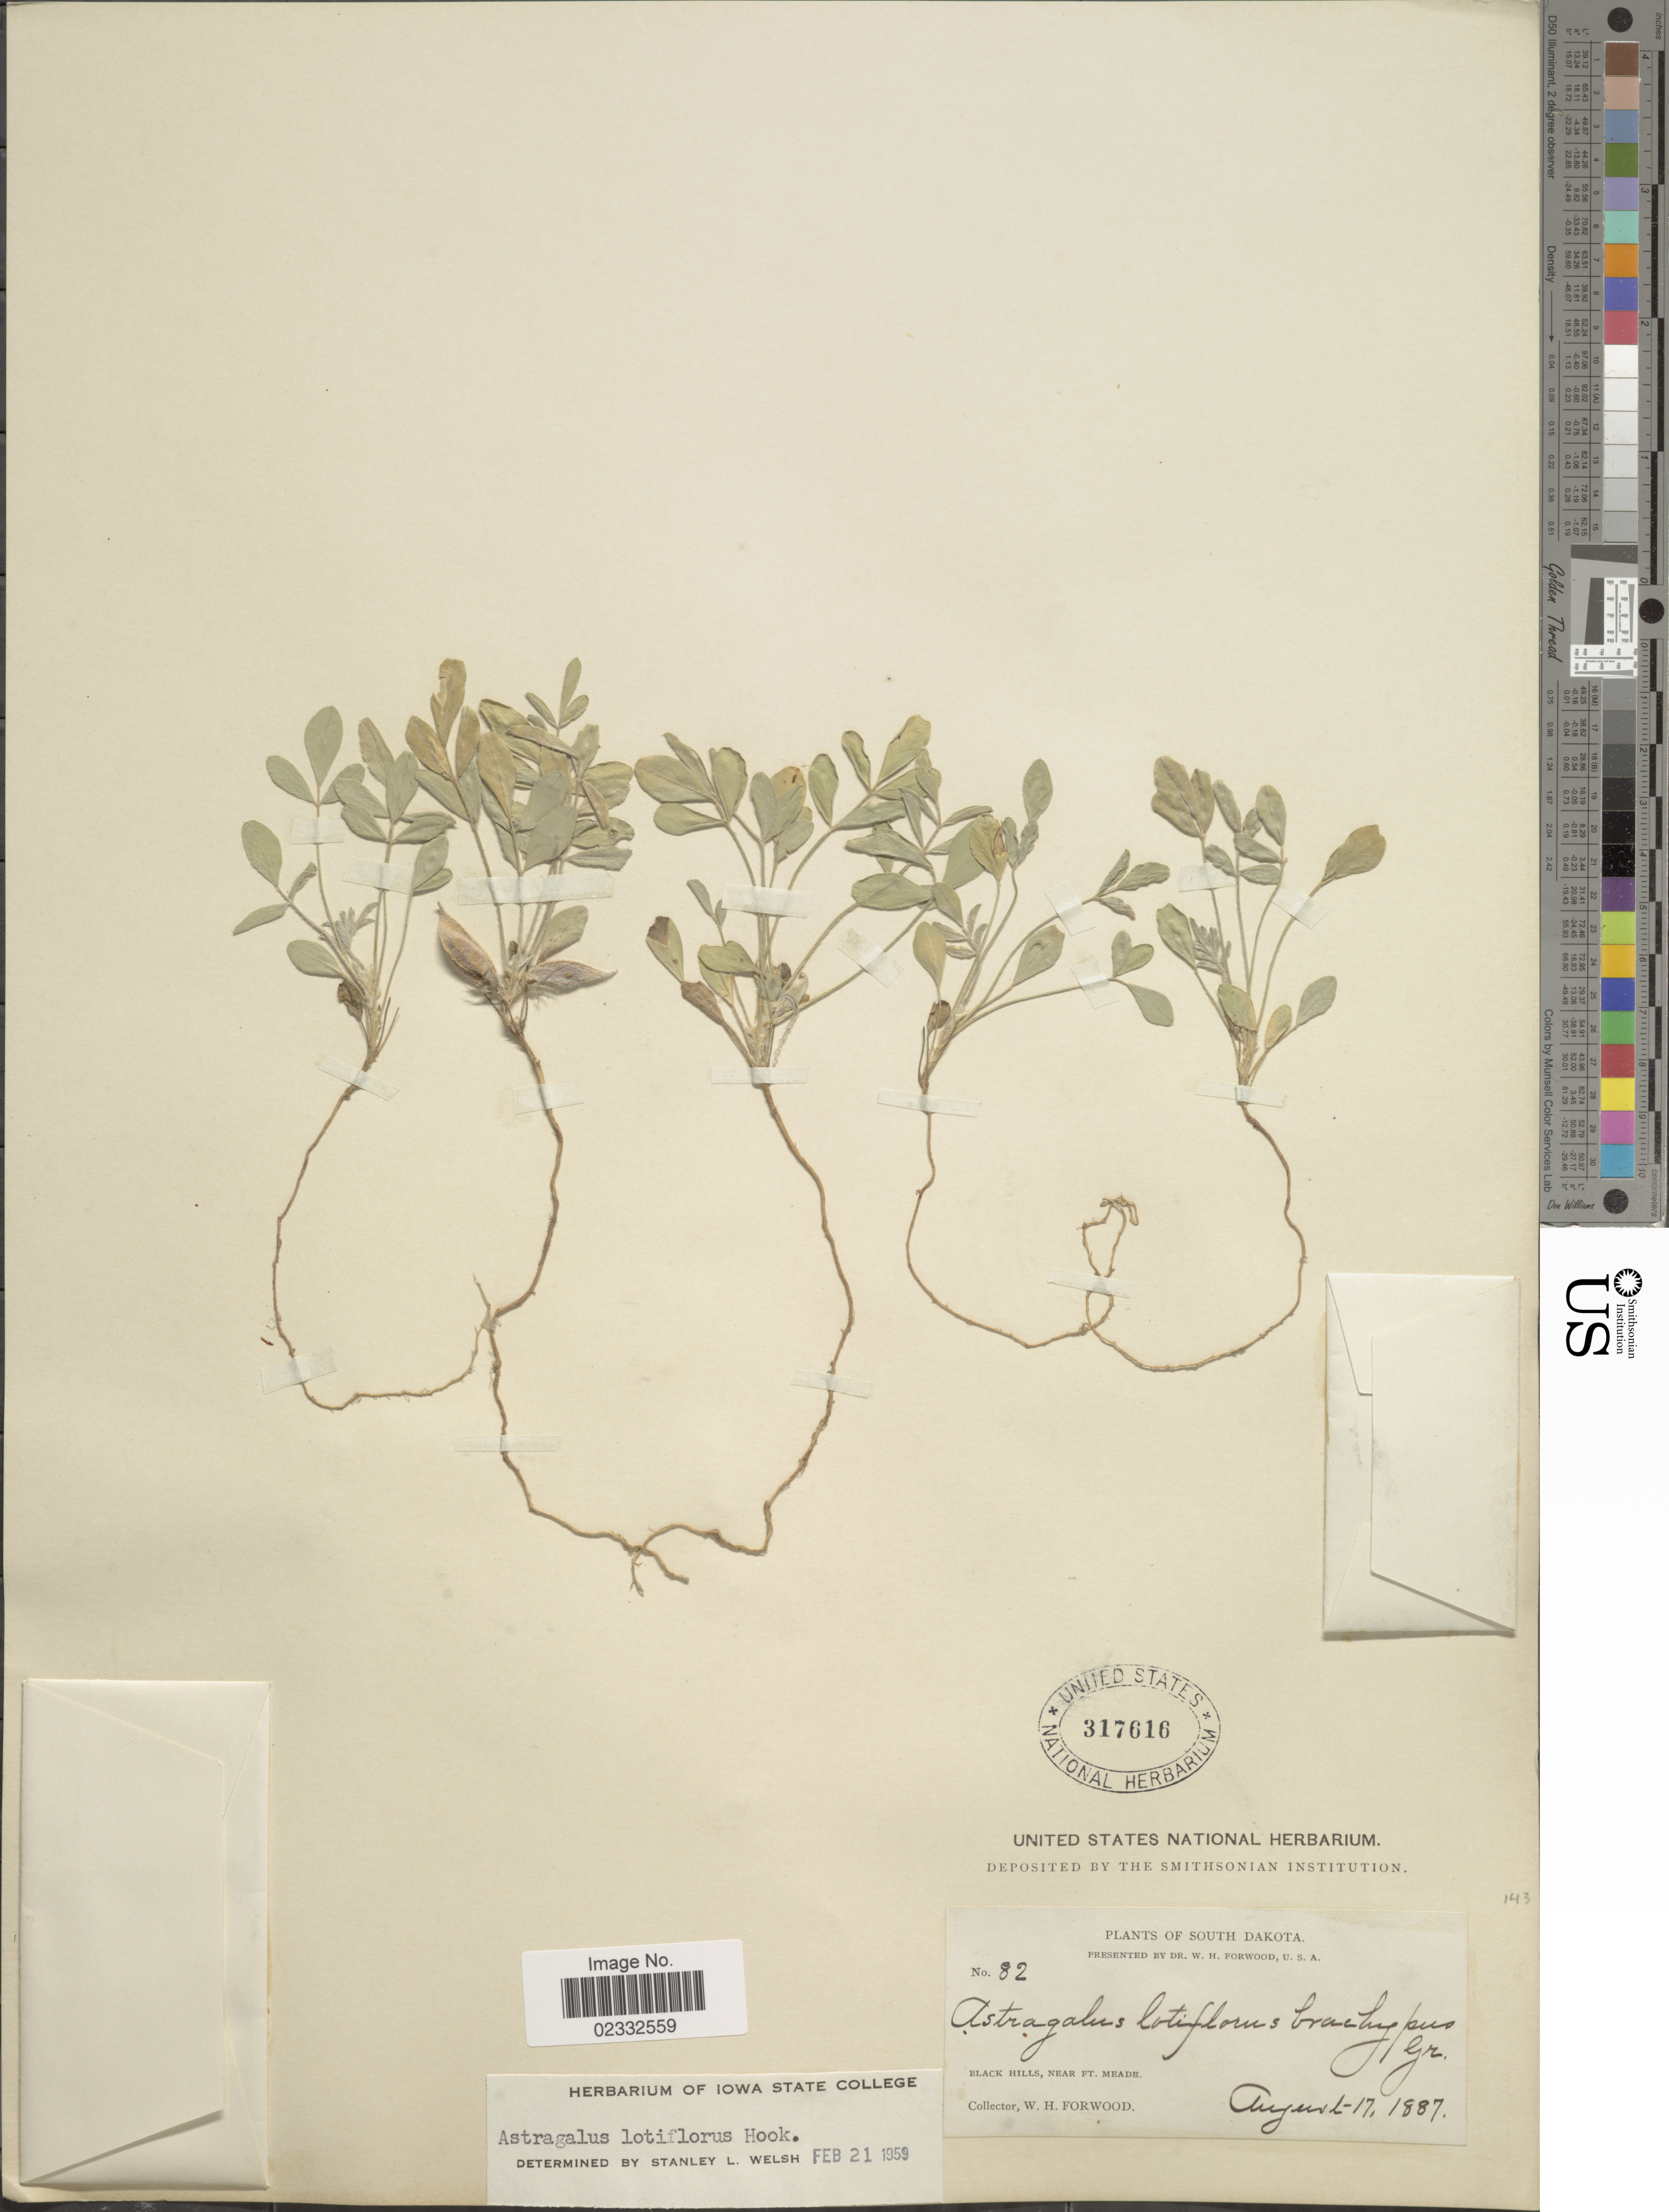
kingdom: Plantae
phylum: Tracheophyta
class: Magnoliopsida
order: Fabales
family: Fabaceae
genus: Astragalus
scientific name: Astragalus lotiflorus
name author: Hook.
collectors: W. Forwood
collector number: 82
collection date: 1887-08-17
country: United States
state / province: South Dakota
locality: Balck hills, near Ft. Meade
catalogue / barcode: US 317616